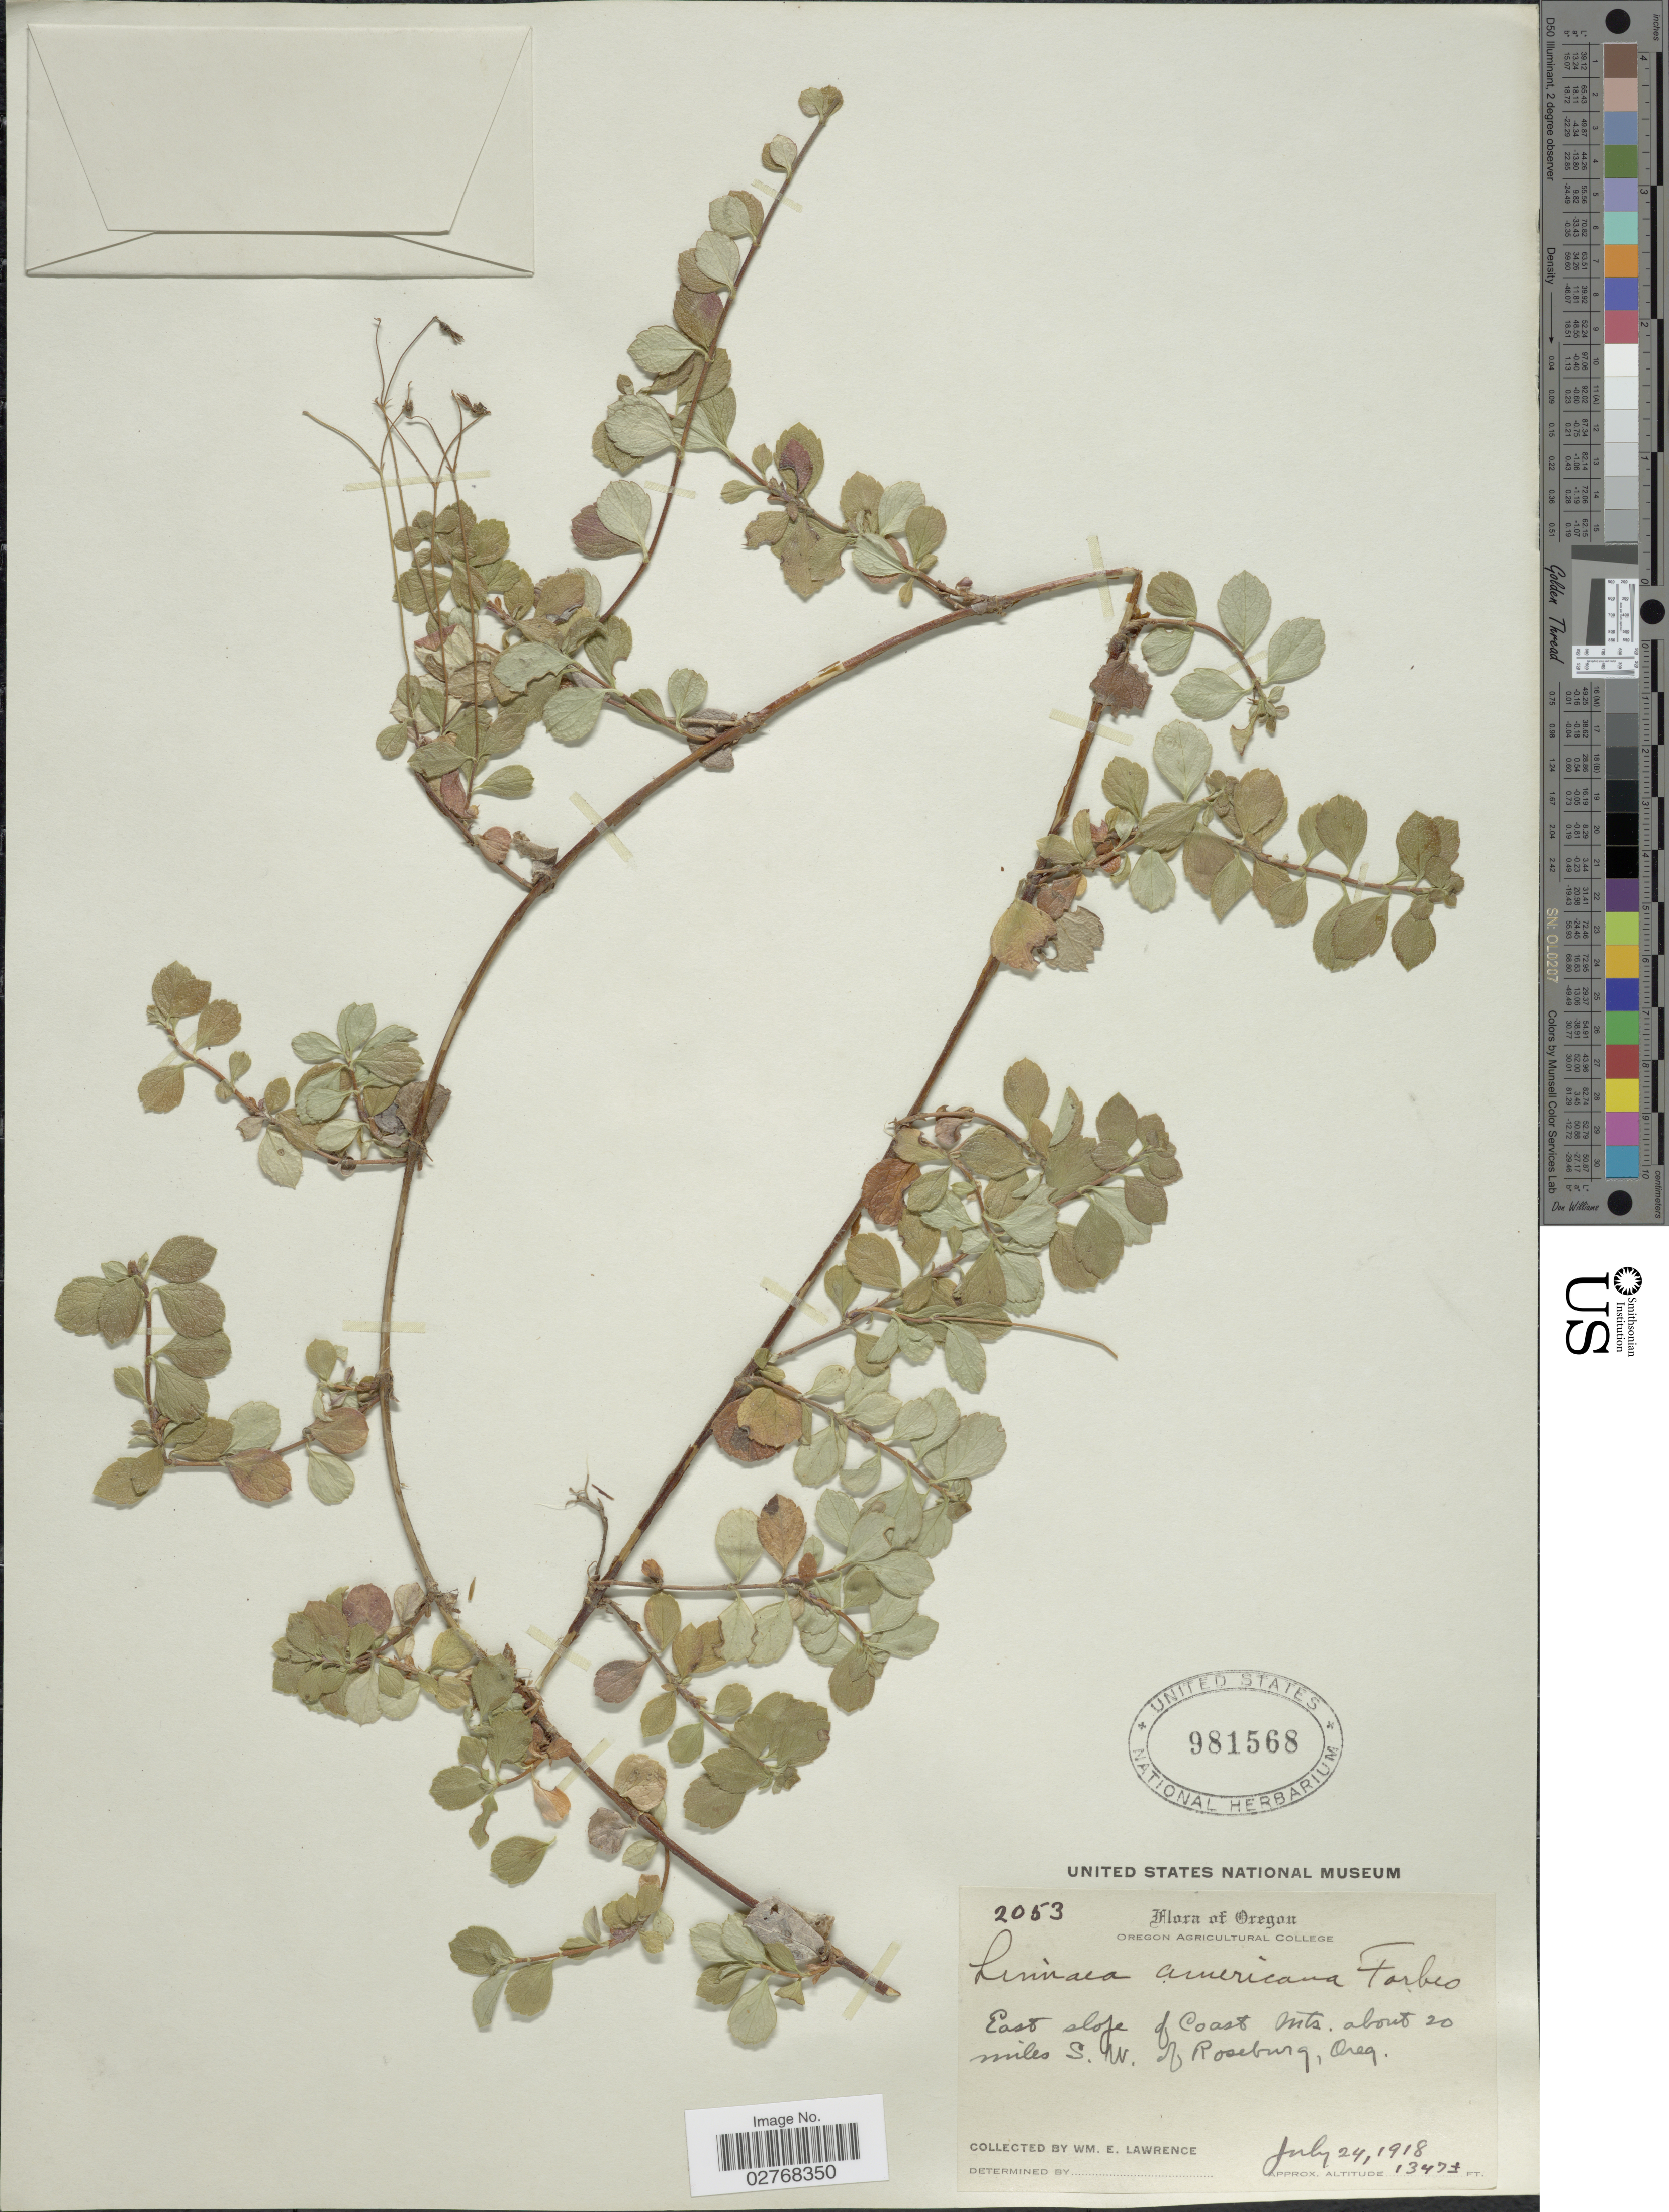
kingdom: Plantae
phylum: Tracheophyta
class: Magnoliopsida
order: Dipsacales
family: Caprifoliaceae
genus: Linnaea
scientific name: Linnaea borealis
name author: L.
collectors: W. Lawrence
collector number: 2053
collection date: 1918-07-24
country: United States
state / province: Oregon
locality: East slope of Coast Mts. about 20 miles S.W. of Rosebury.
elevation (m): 411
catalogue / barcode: US 981568